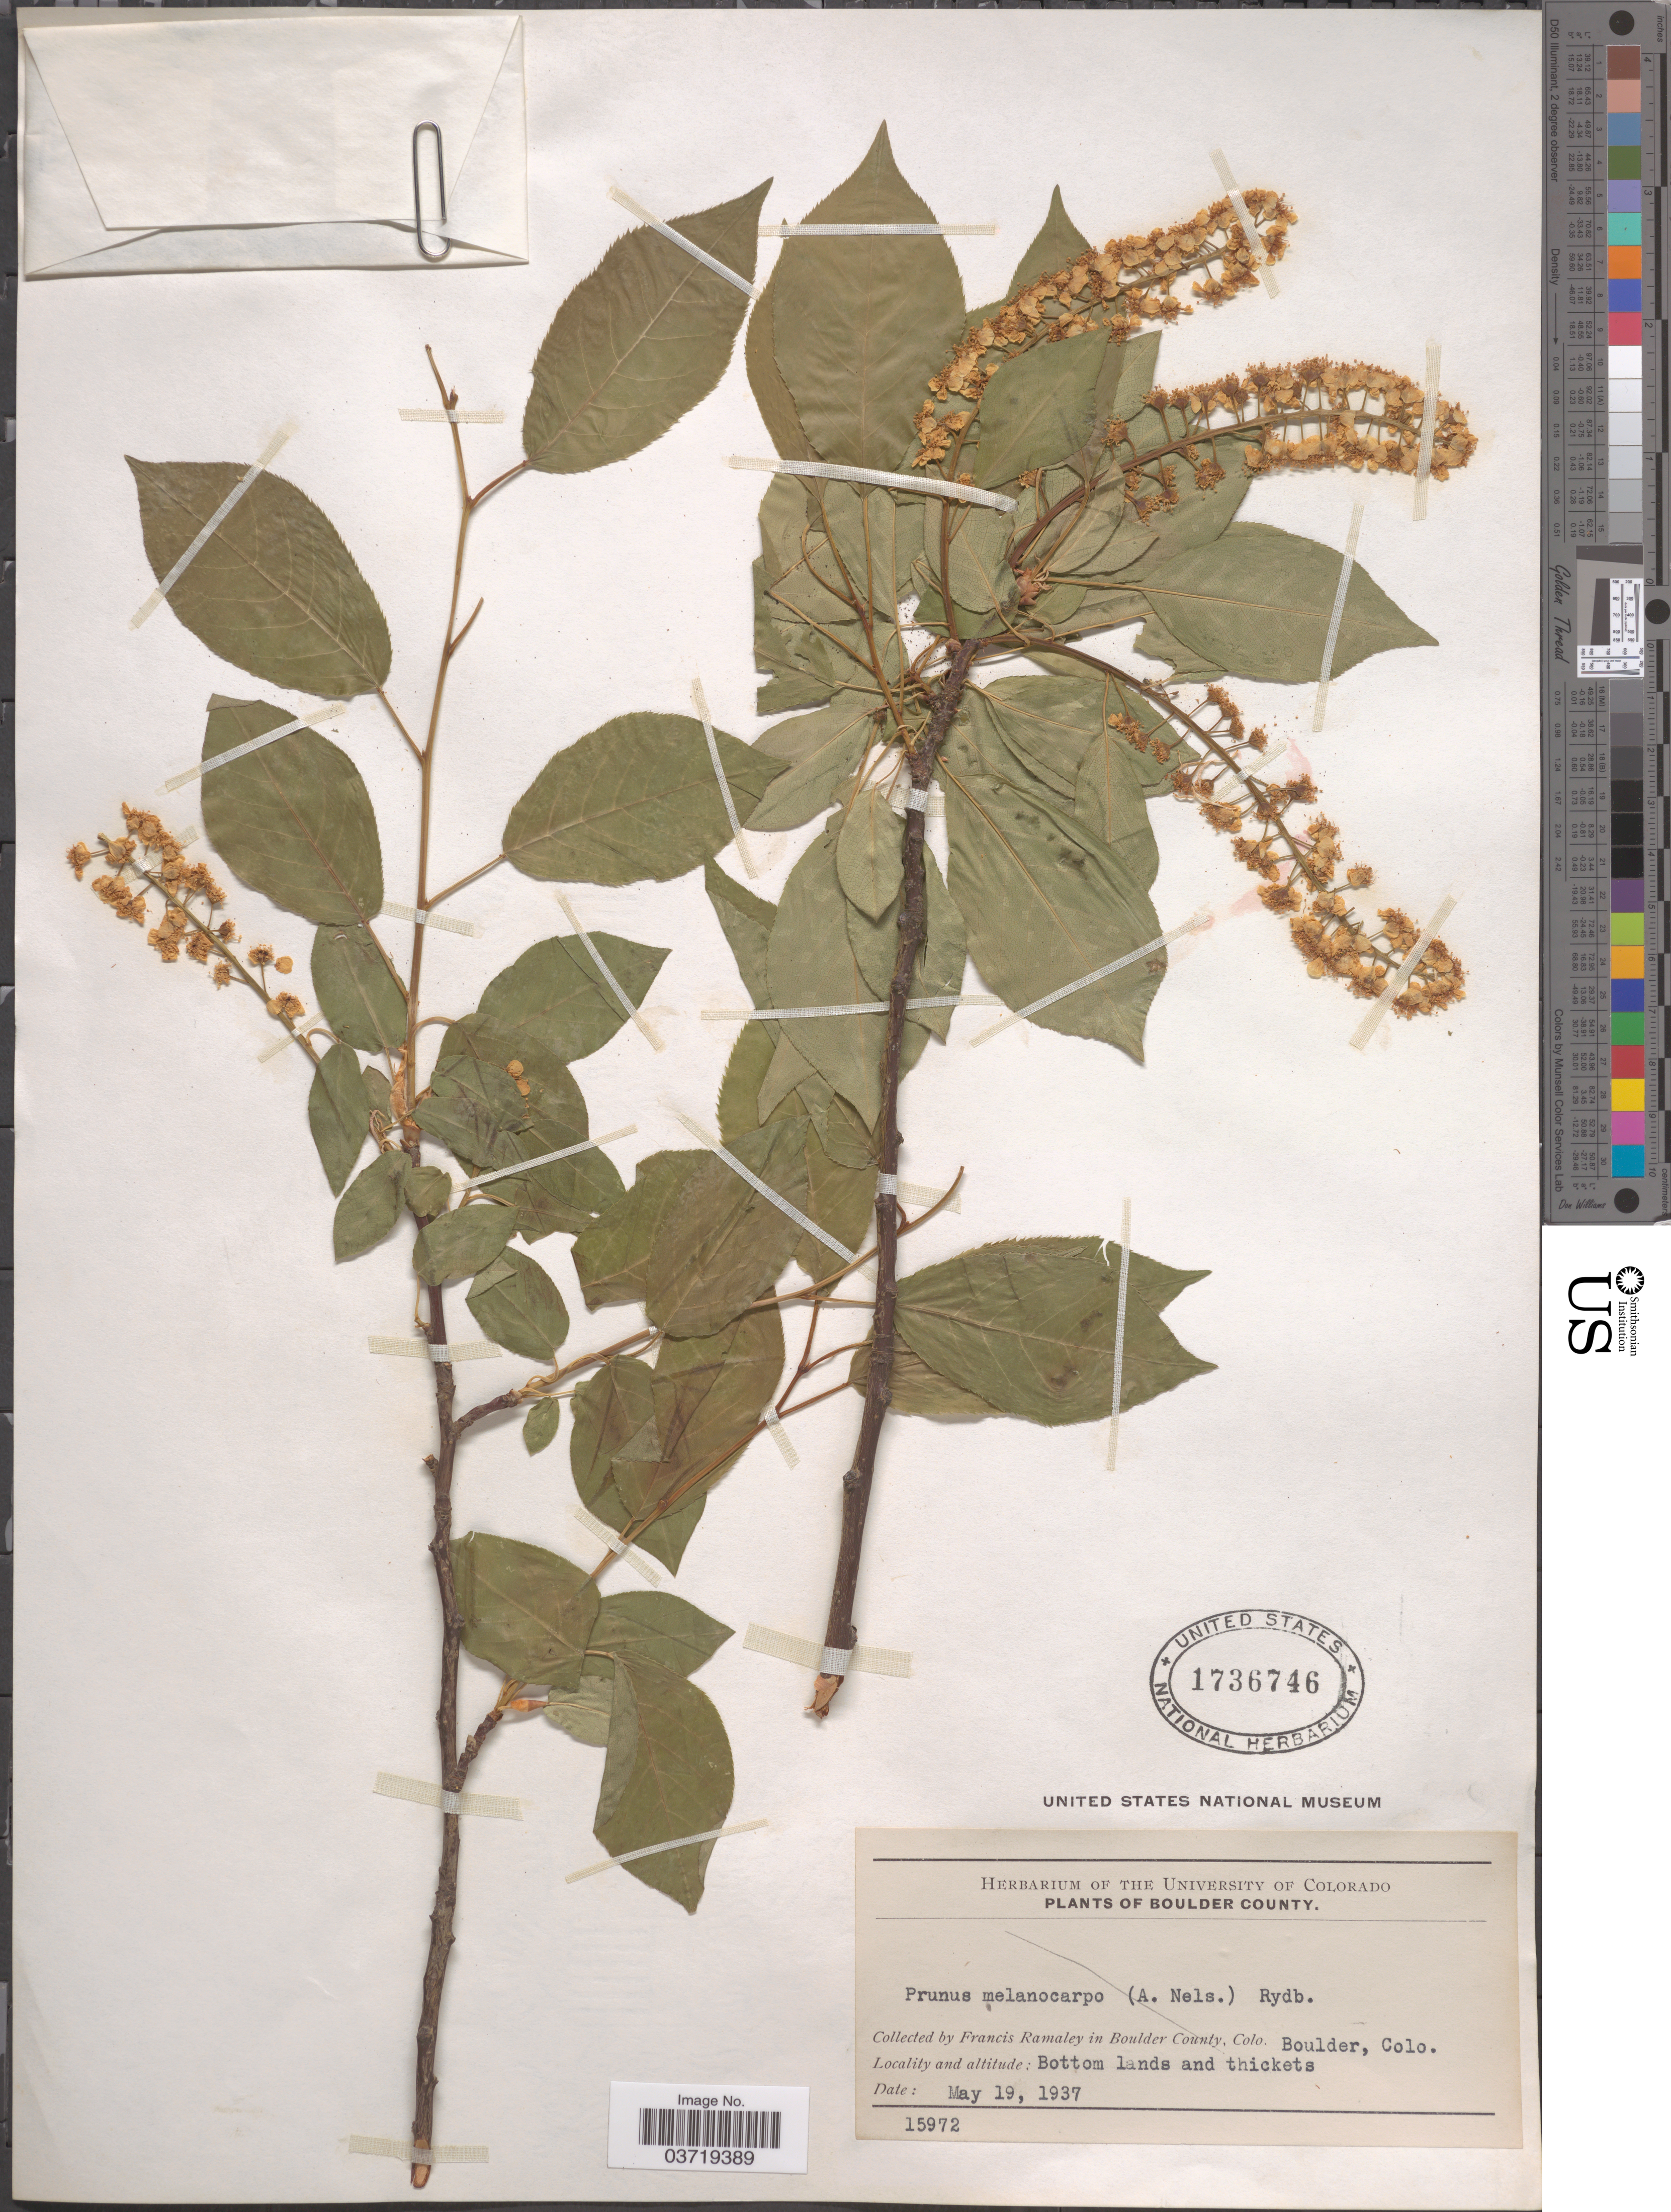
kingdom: Plantae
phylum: Tracheophyta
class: Magnoliopsida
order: Rosales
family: Rosaceae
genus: Prunus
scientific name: Prunus virginiana var. demissa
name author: (Nutt.) Torr.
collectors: F. Ramaley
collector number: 15972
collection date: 1937-05-19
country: United States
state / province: Colorado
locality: Boulder County.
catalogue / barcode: US 1736746